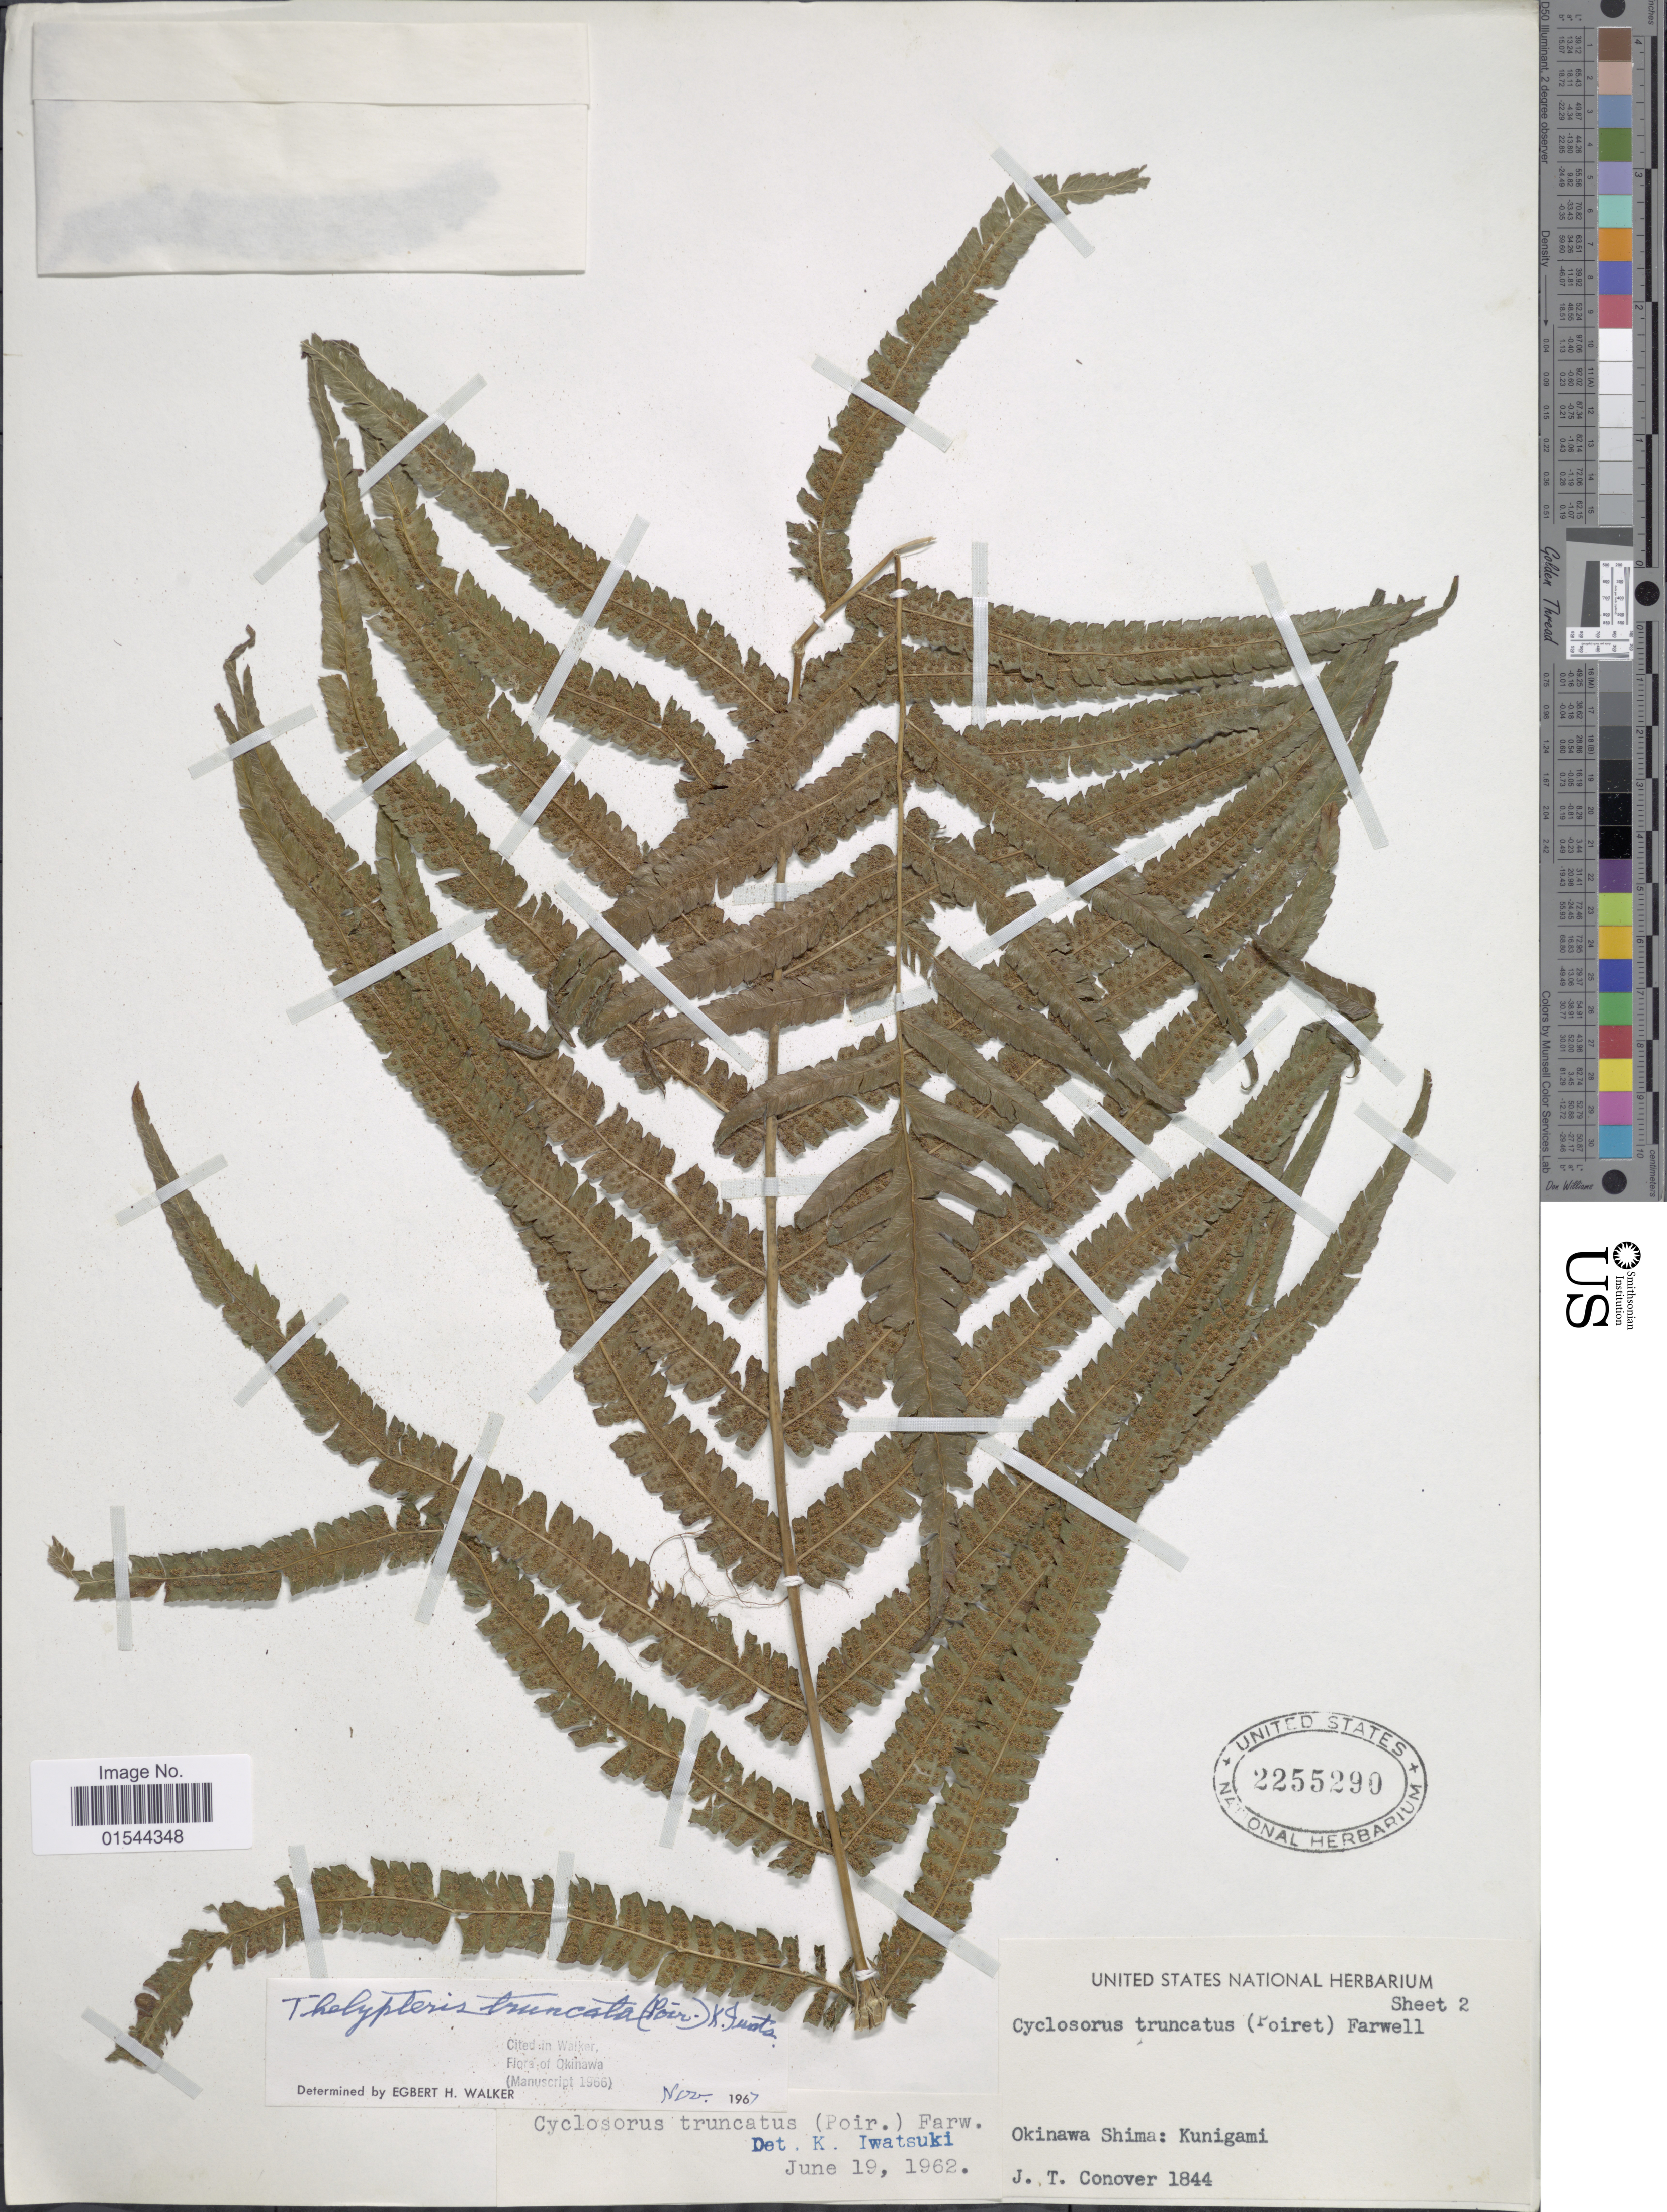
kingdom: Plantae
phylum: Tracheophyta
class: Polypodiopsida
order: Polypodiales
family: Thelypteridaceae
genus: Pneumatopteris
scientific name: Pneumatopteris truncata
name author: (Poir.) Holttum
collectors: J. T. Conover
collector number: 1844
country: Japan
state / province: Okinawa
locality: Okinawa Shima: Kunigami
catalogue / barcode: US 2255290